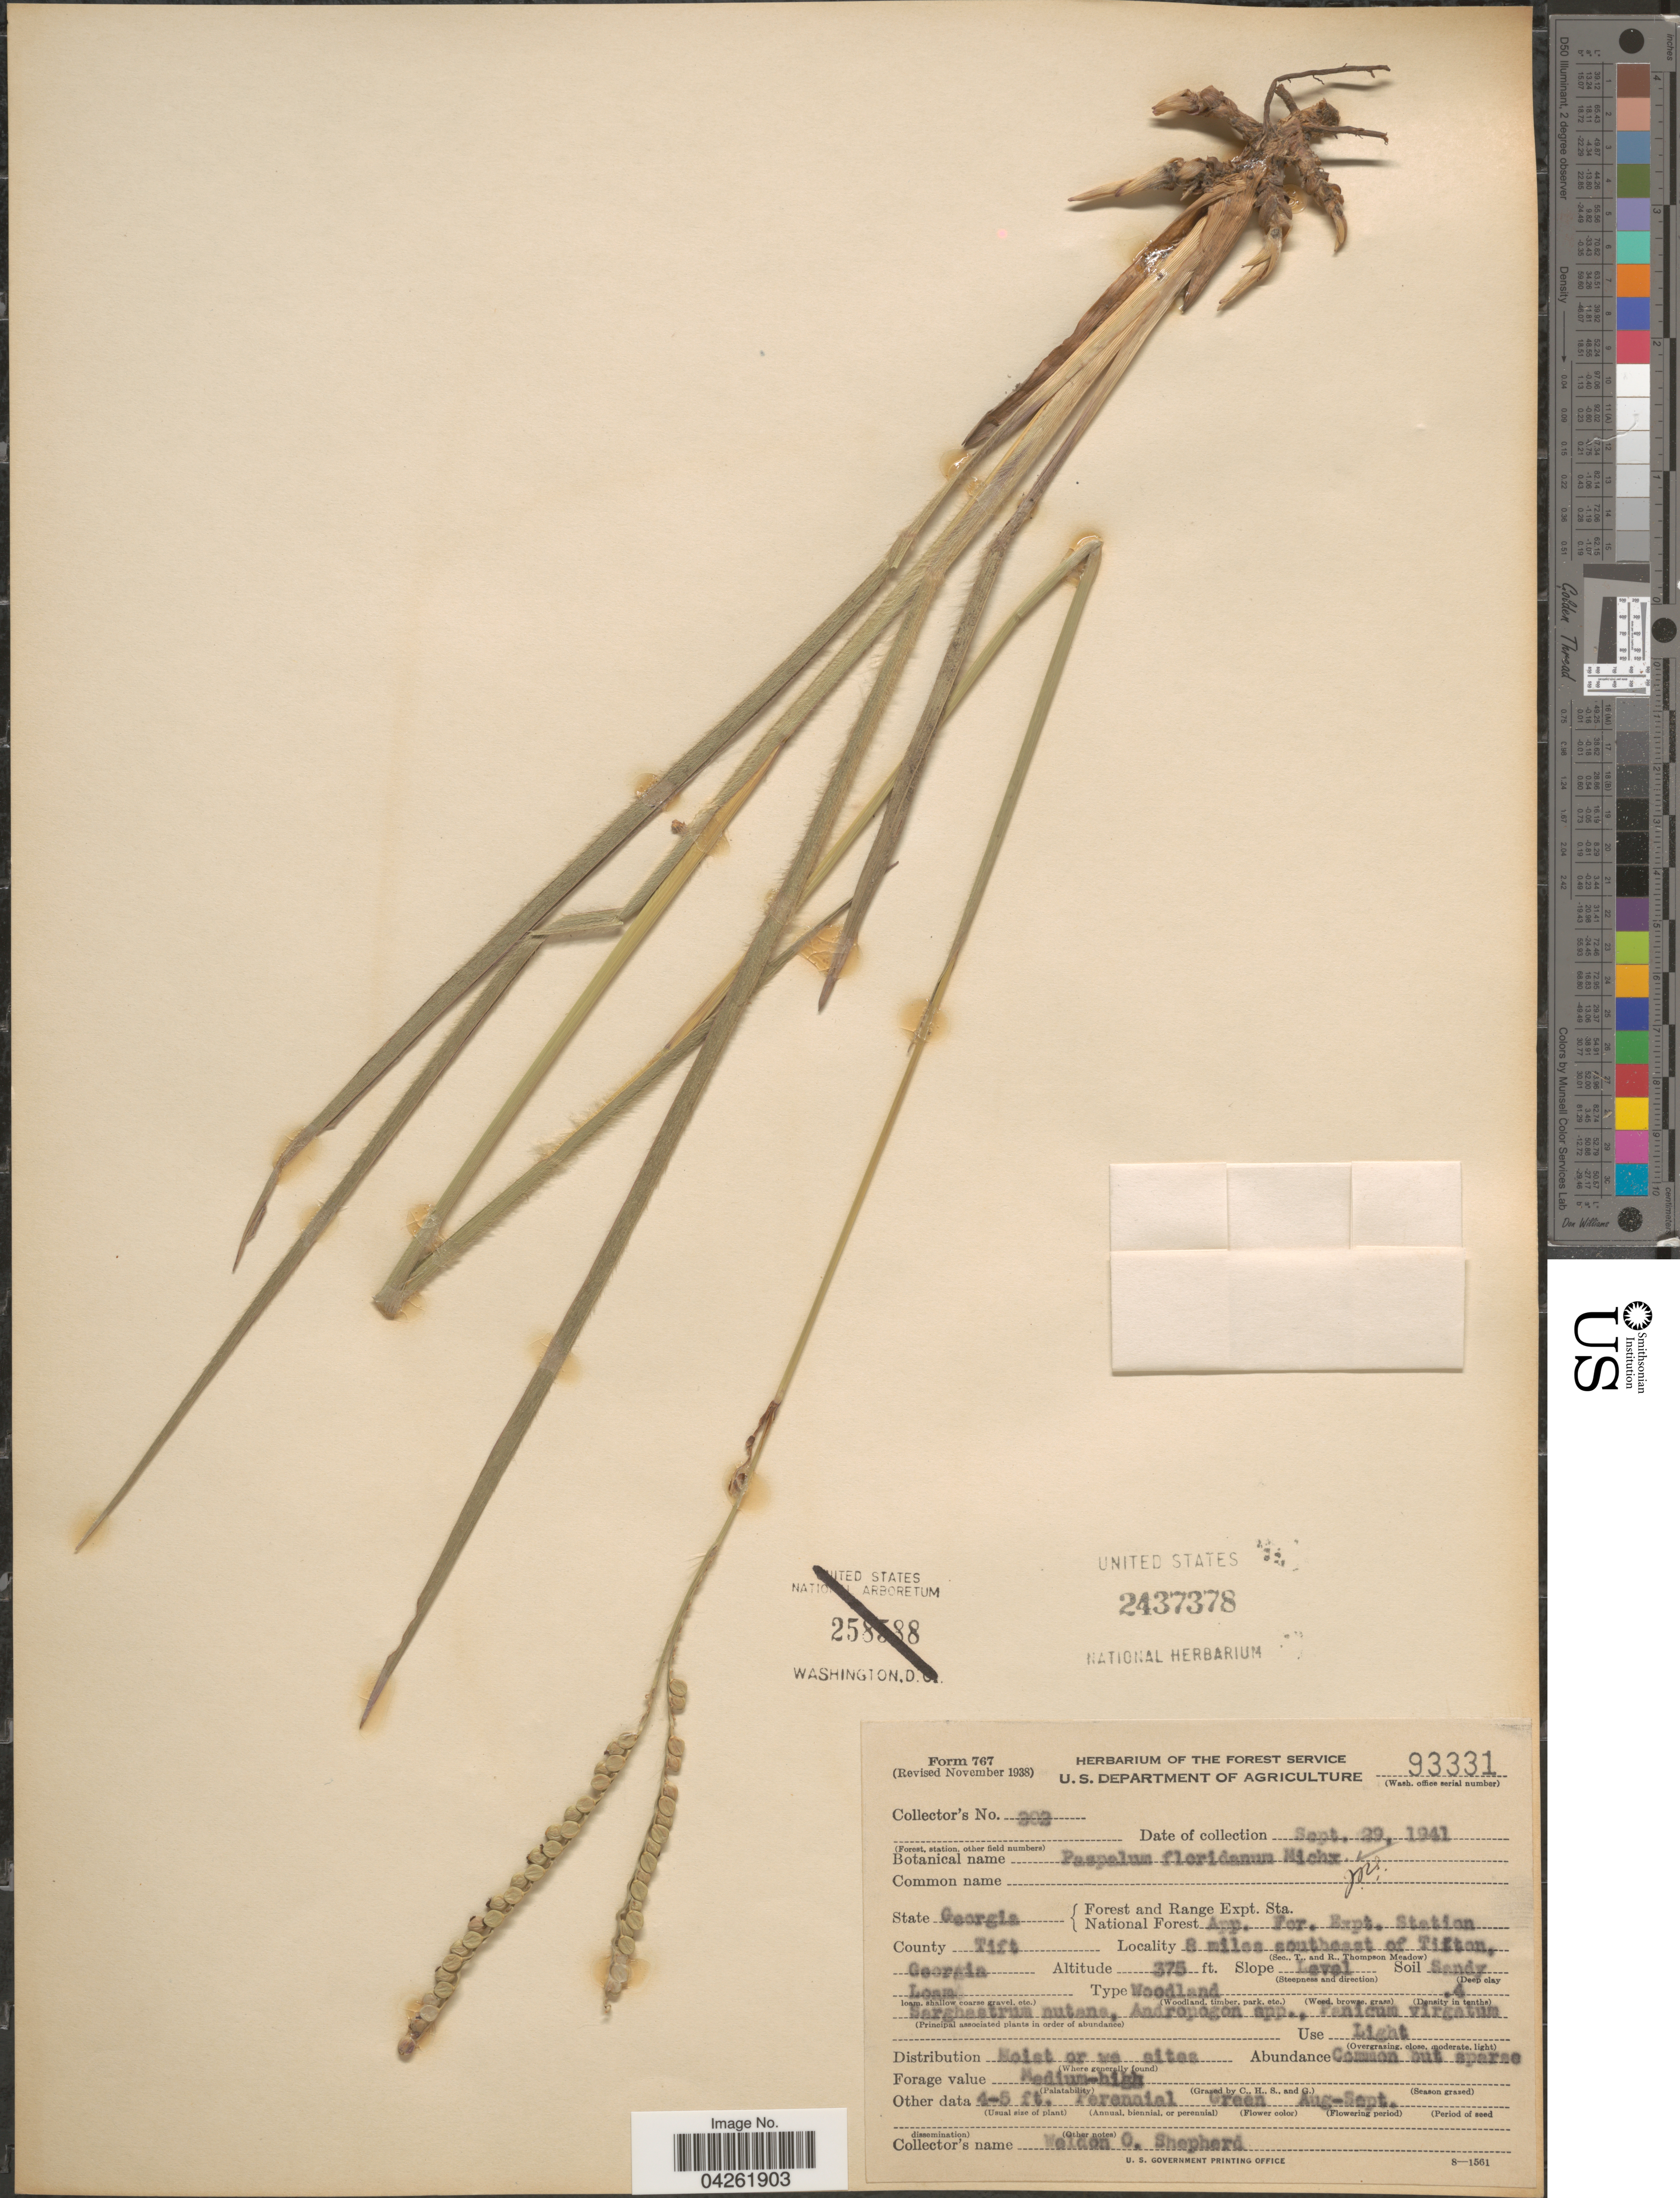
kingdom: Plantae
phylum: Tracheophyta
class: Liliopsida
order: Poales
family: Poaceae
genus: Paspalum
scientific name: Paspalum floridanum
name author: Michx.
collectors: W. Shepherd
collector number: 302*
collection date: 1941-09-29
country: United States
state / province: Georgia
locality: Forest and Range Expt. Sta. National Forest App. For. Expt. Station. County Tift. 8 miles southeast of Tifton.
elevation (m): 114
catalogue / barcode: US 2437378